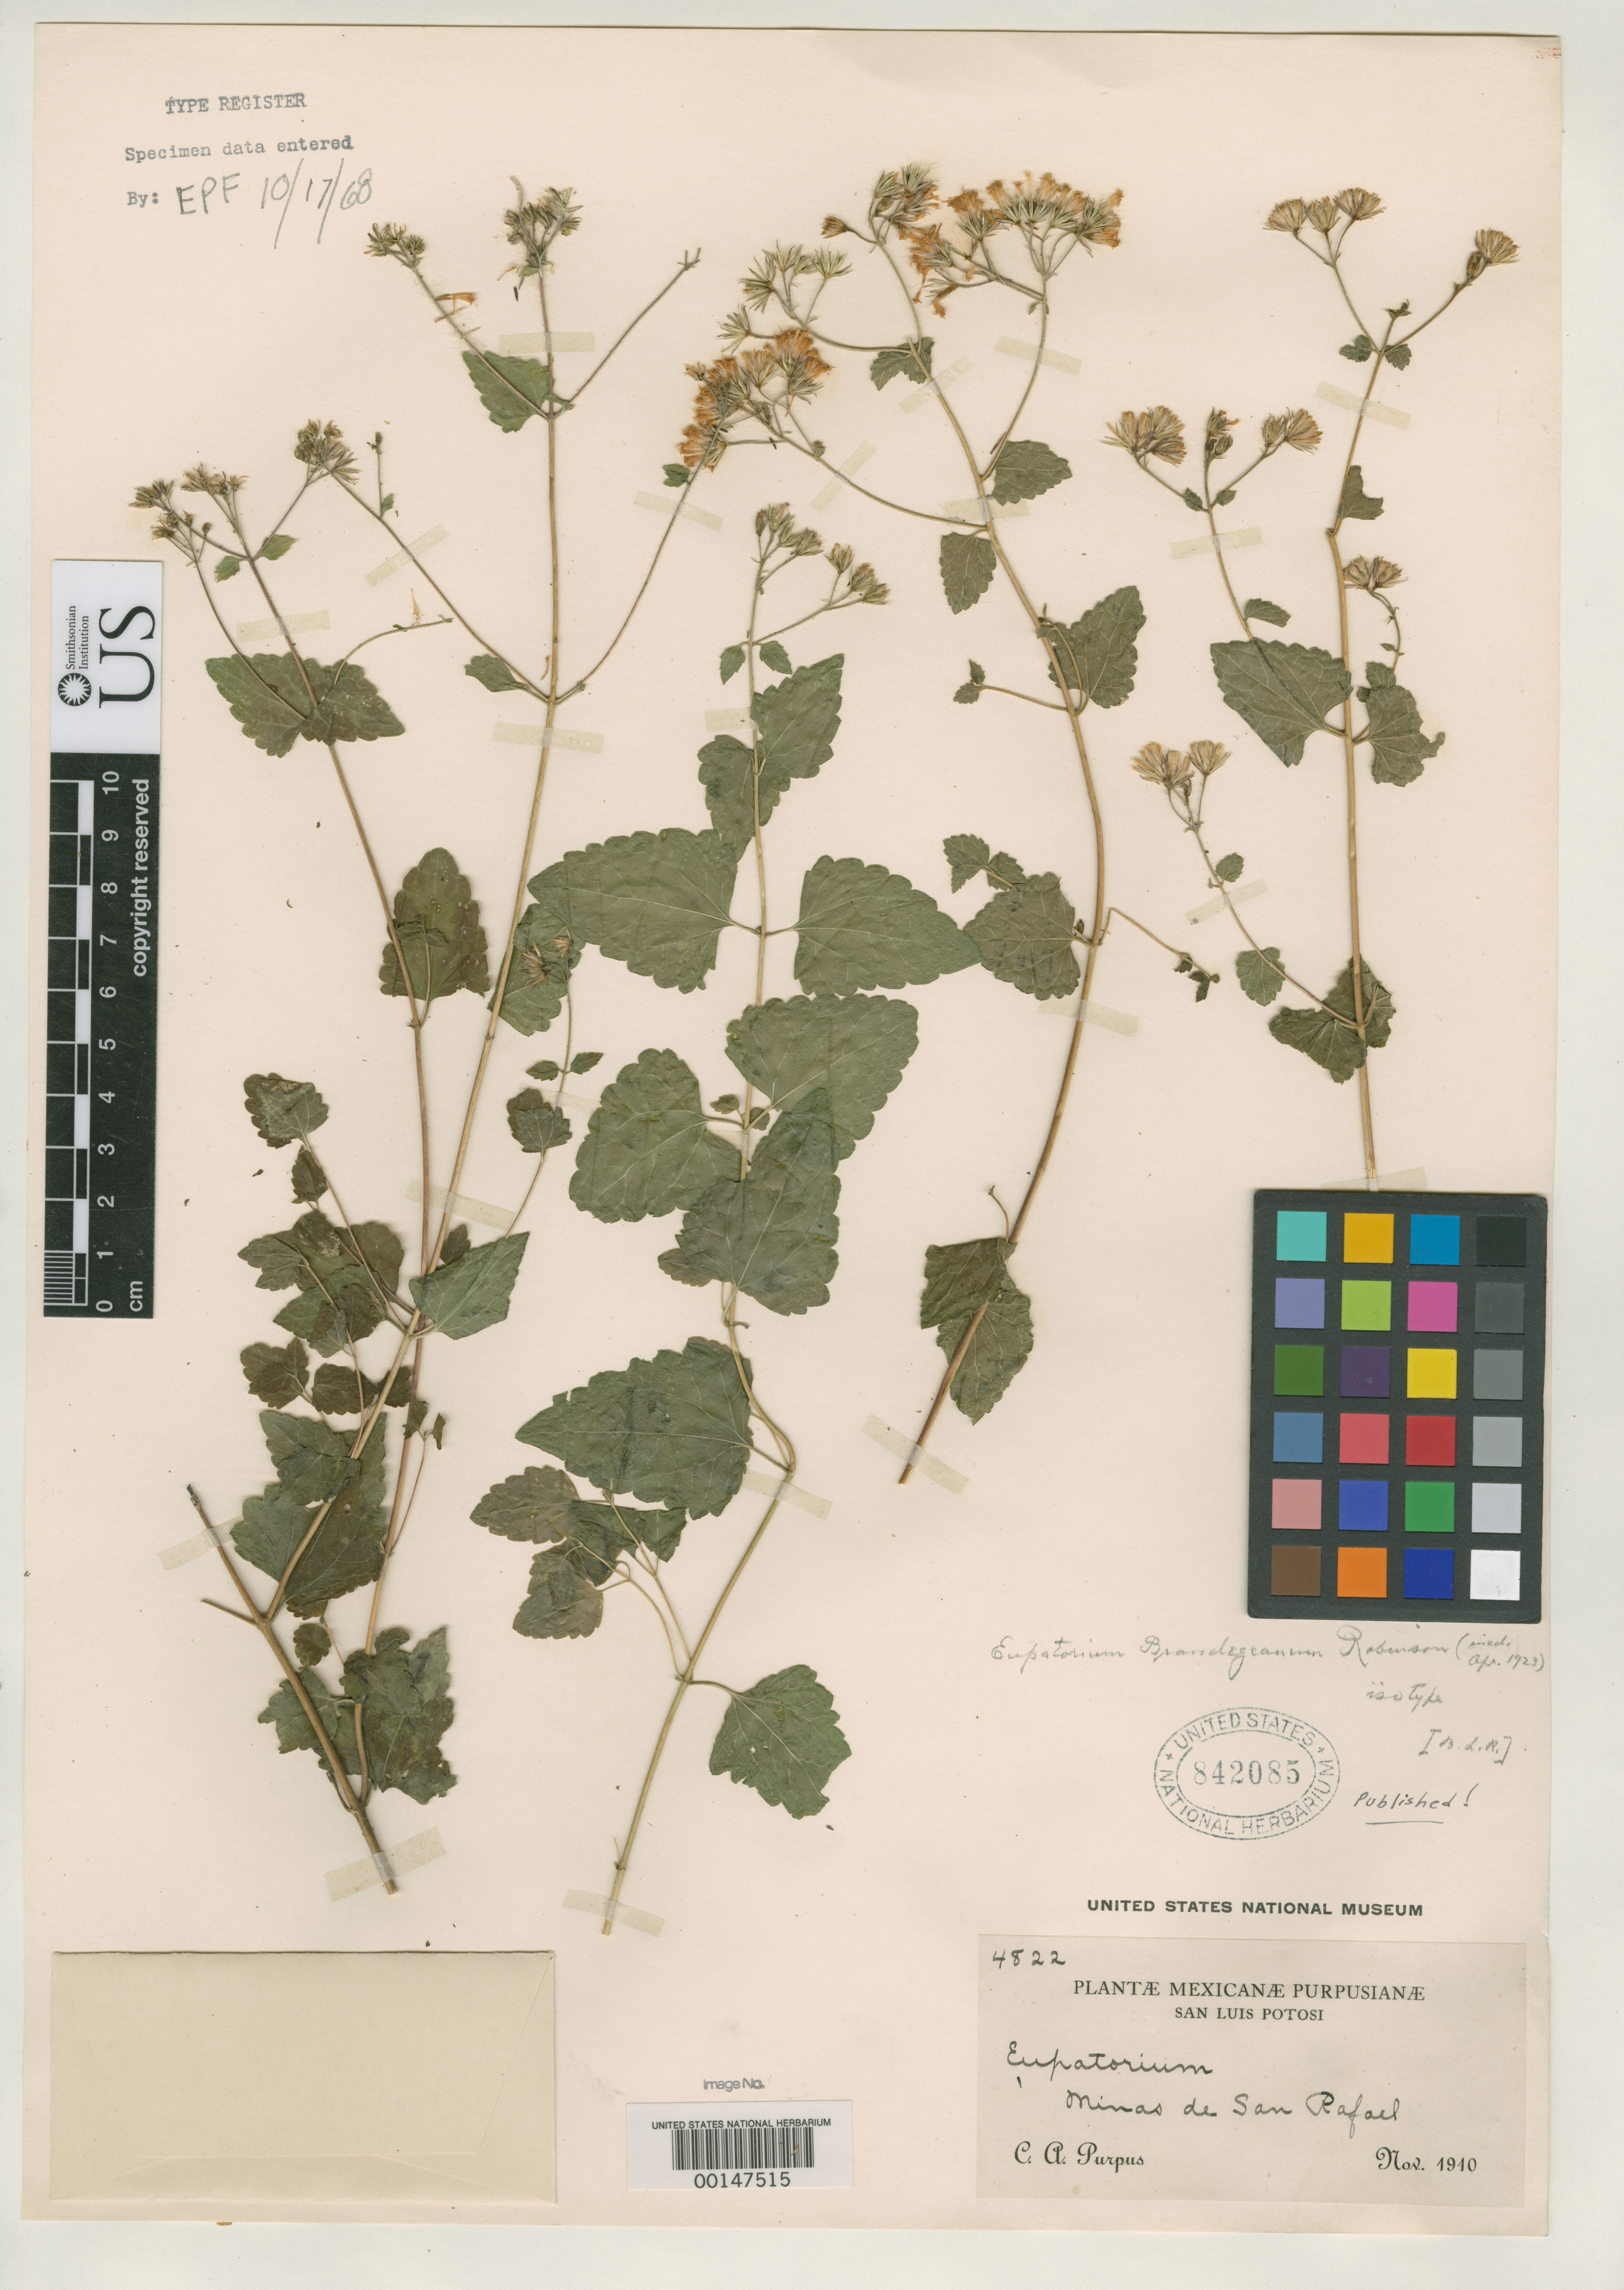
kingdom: Plantae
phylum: Tracheophyta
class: Magnoliopsida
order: Asterales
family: Asteraceae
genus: Eupatorium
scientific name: Eupatorium brandegeanum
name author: B.L. Rob.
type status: Isotype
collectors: C. A. Purpus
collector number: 4822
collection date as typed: Nov 1910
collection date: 1910-11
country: Mexico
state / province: San Luis Potosi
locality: Minas de San Rafael.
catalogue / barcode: US 842085